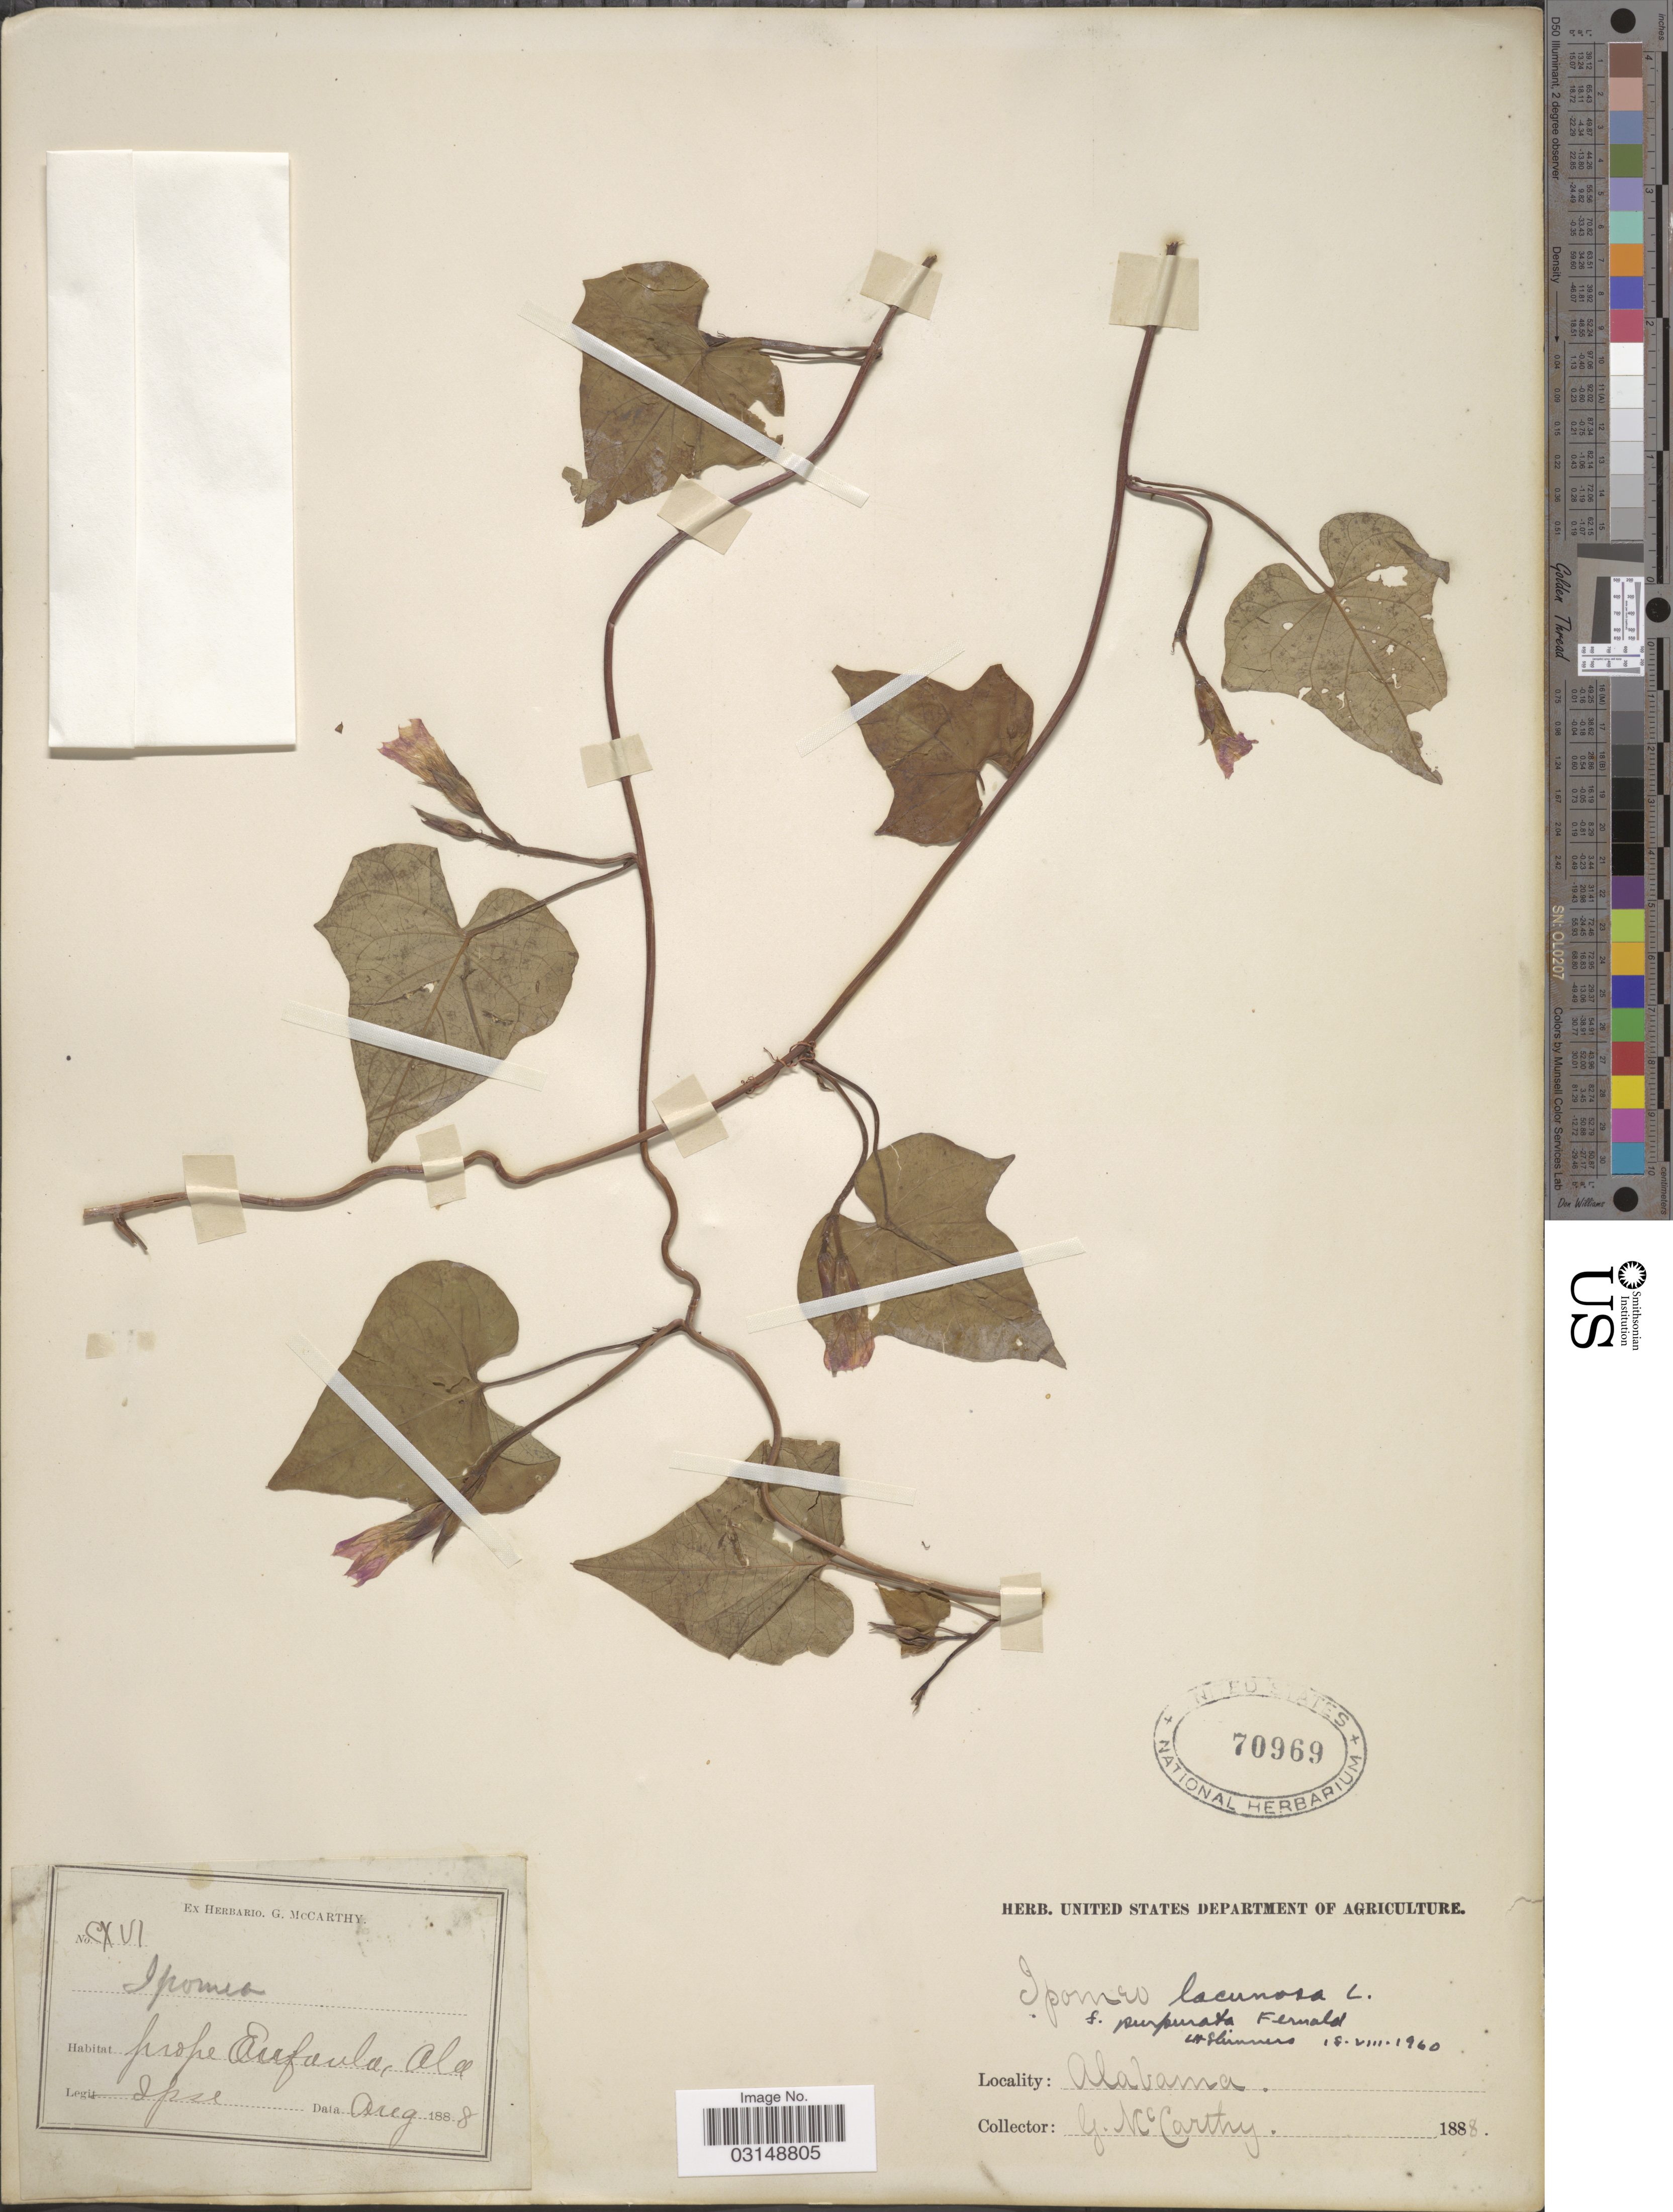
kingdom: Plantae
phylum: Tracheophyta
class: Magnoliopsida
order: Solanales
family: Convolvulaceae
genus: Ipomoea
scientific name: Ipomoea lacunosa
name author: L.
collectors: G. McCarthy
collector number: CX01*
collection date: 1888-08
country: United States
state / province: Alabama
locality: Prope Eufaula.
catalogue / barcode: US 70969